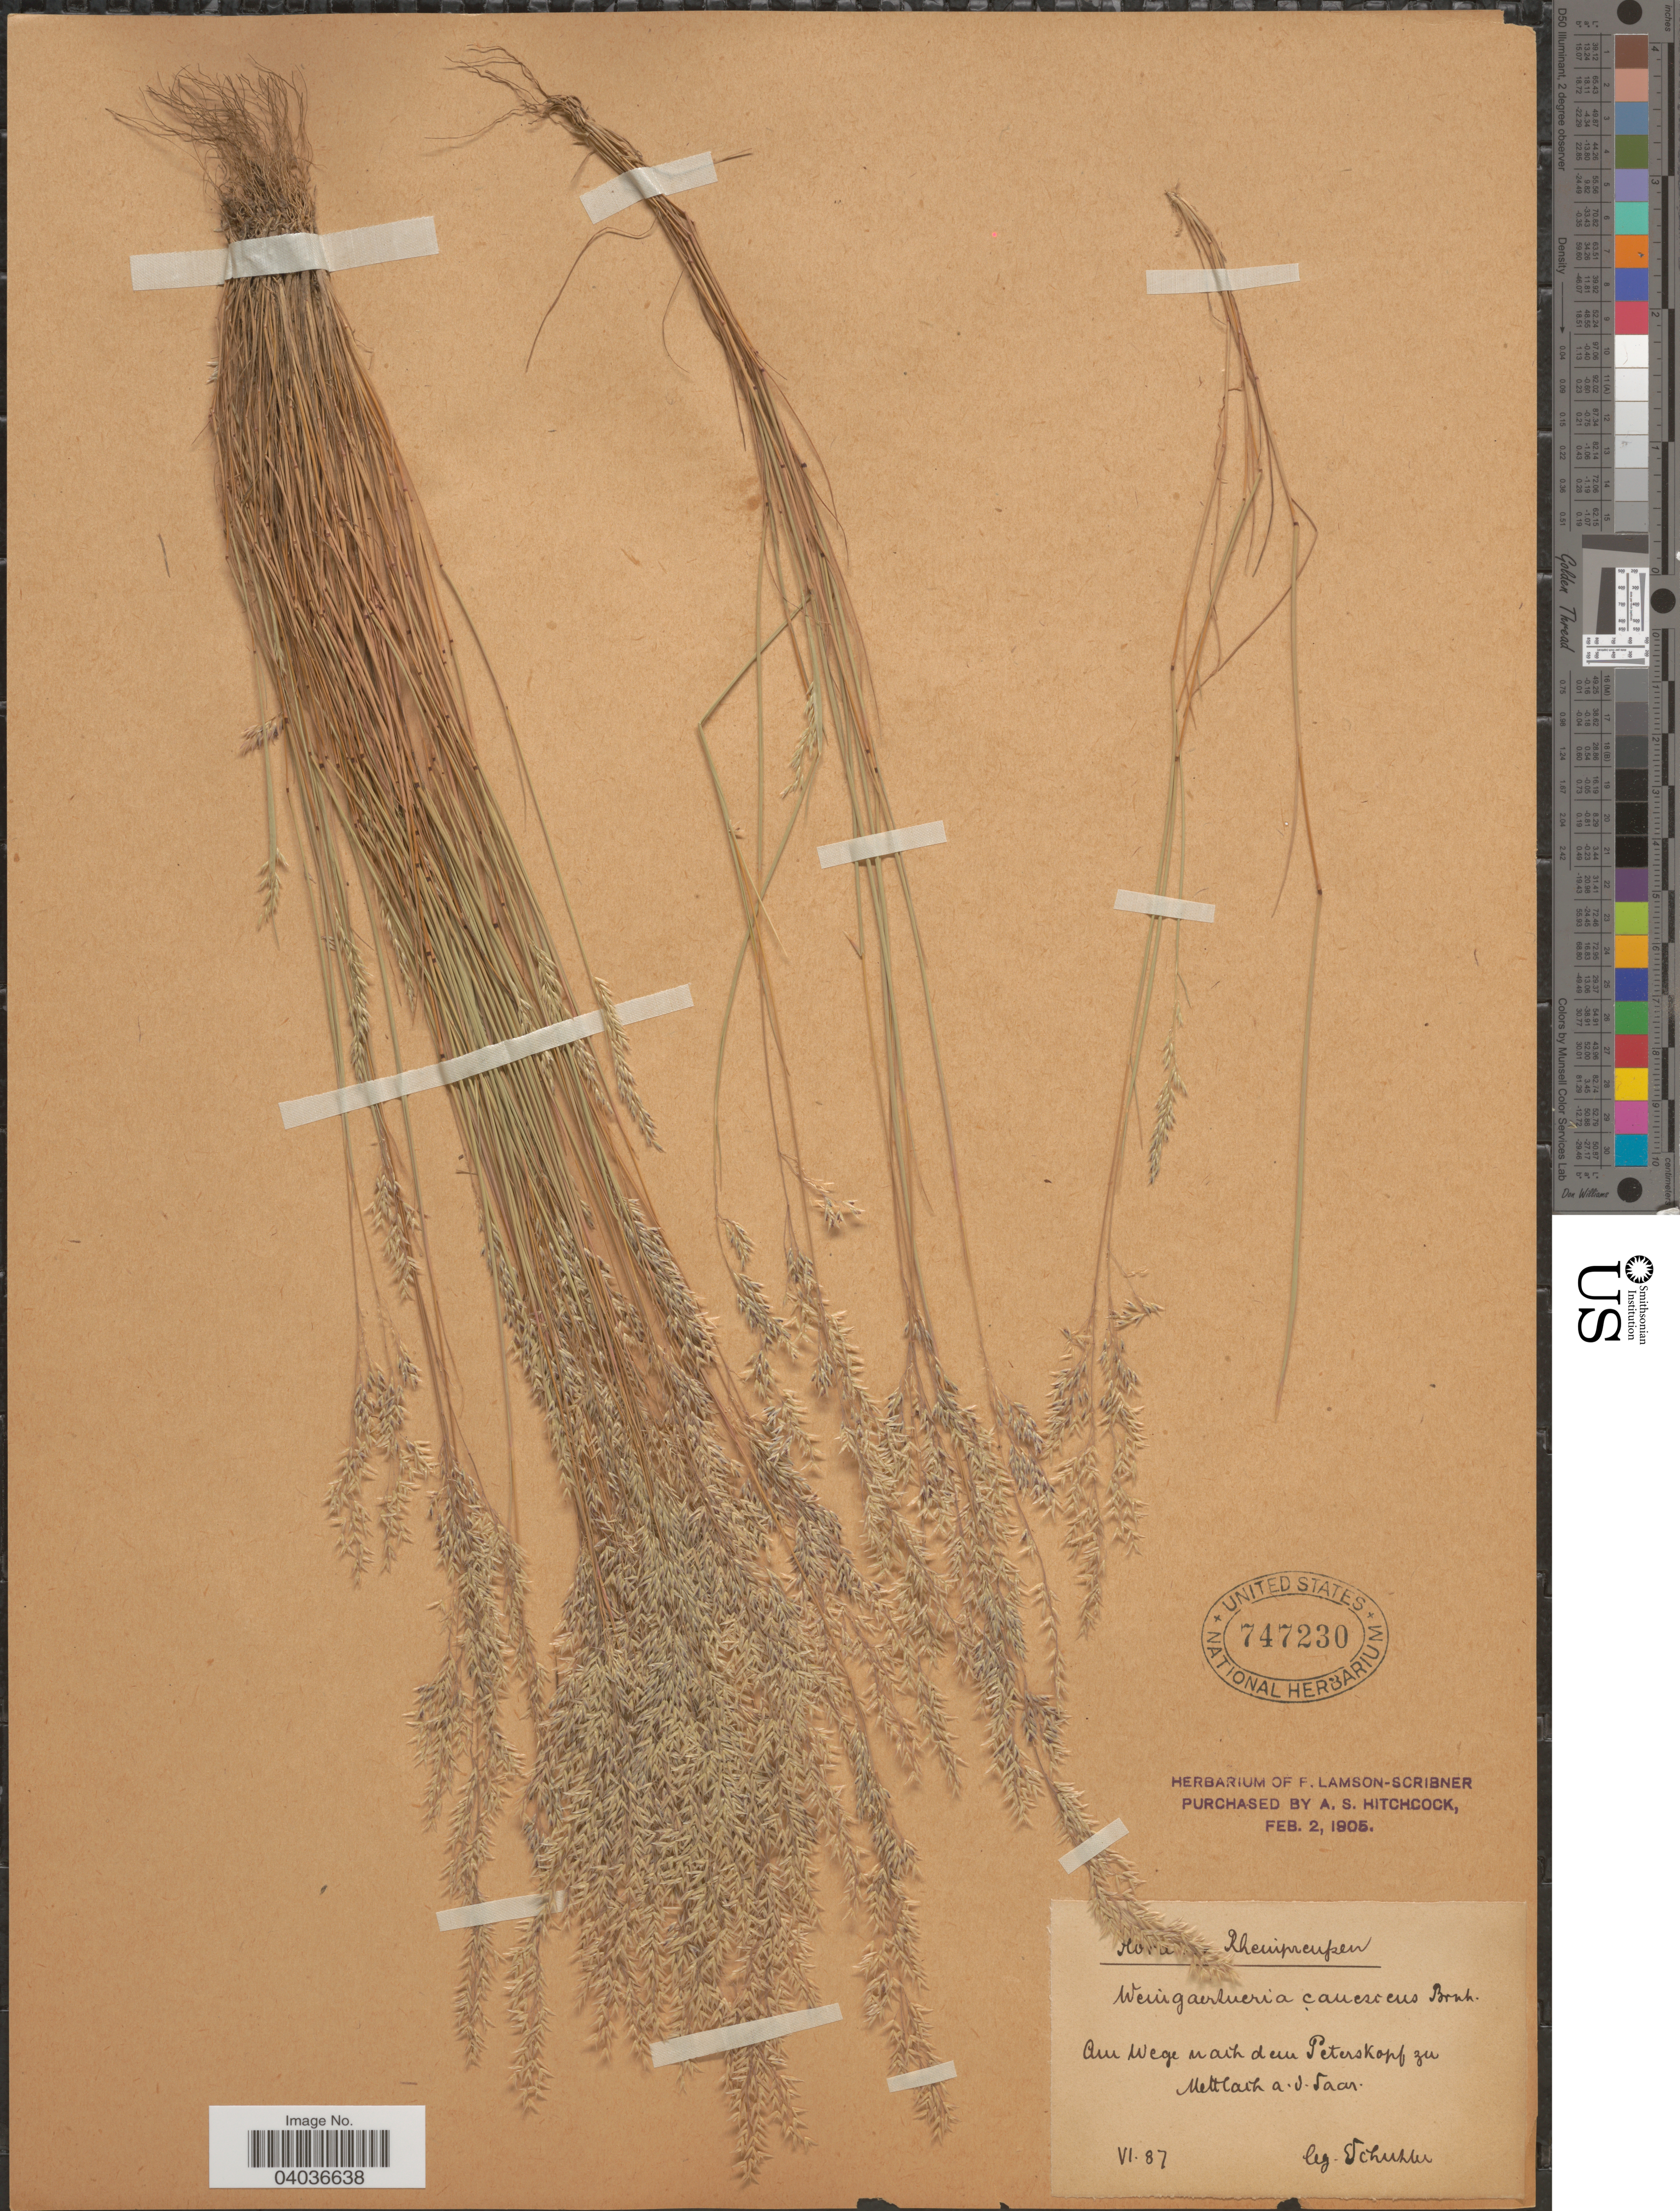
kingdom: Plantae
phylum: Tracheophyta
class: Liliopsida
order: Poales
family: Poaceae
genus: Corynephorus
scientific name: Corynephorus canescens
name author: (L, MEL) P. Beauv.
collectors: Schuhler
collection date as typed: Transcribed d/m/y: /6/87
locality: Am Wege nach dem Peterskopf zu Mettlach a.d. Saar.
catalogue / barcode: US 747230